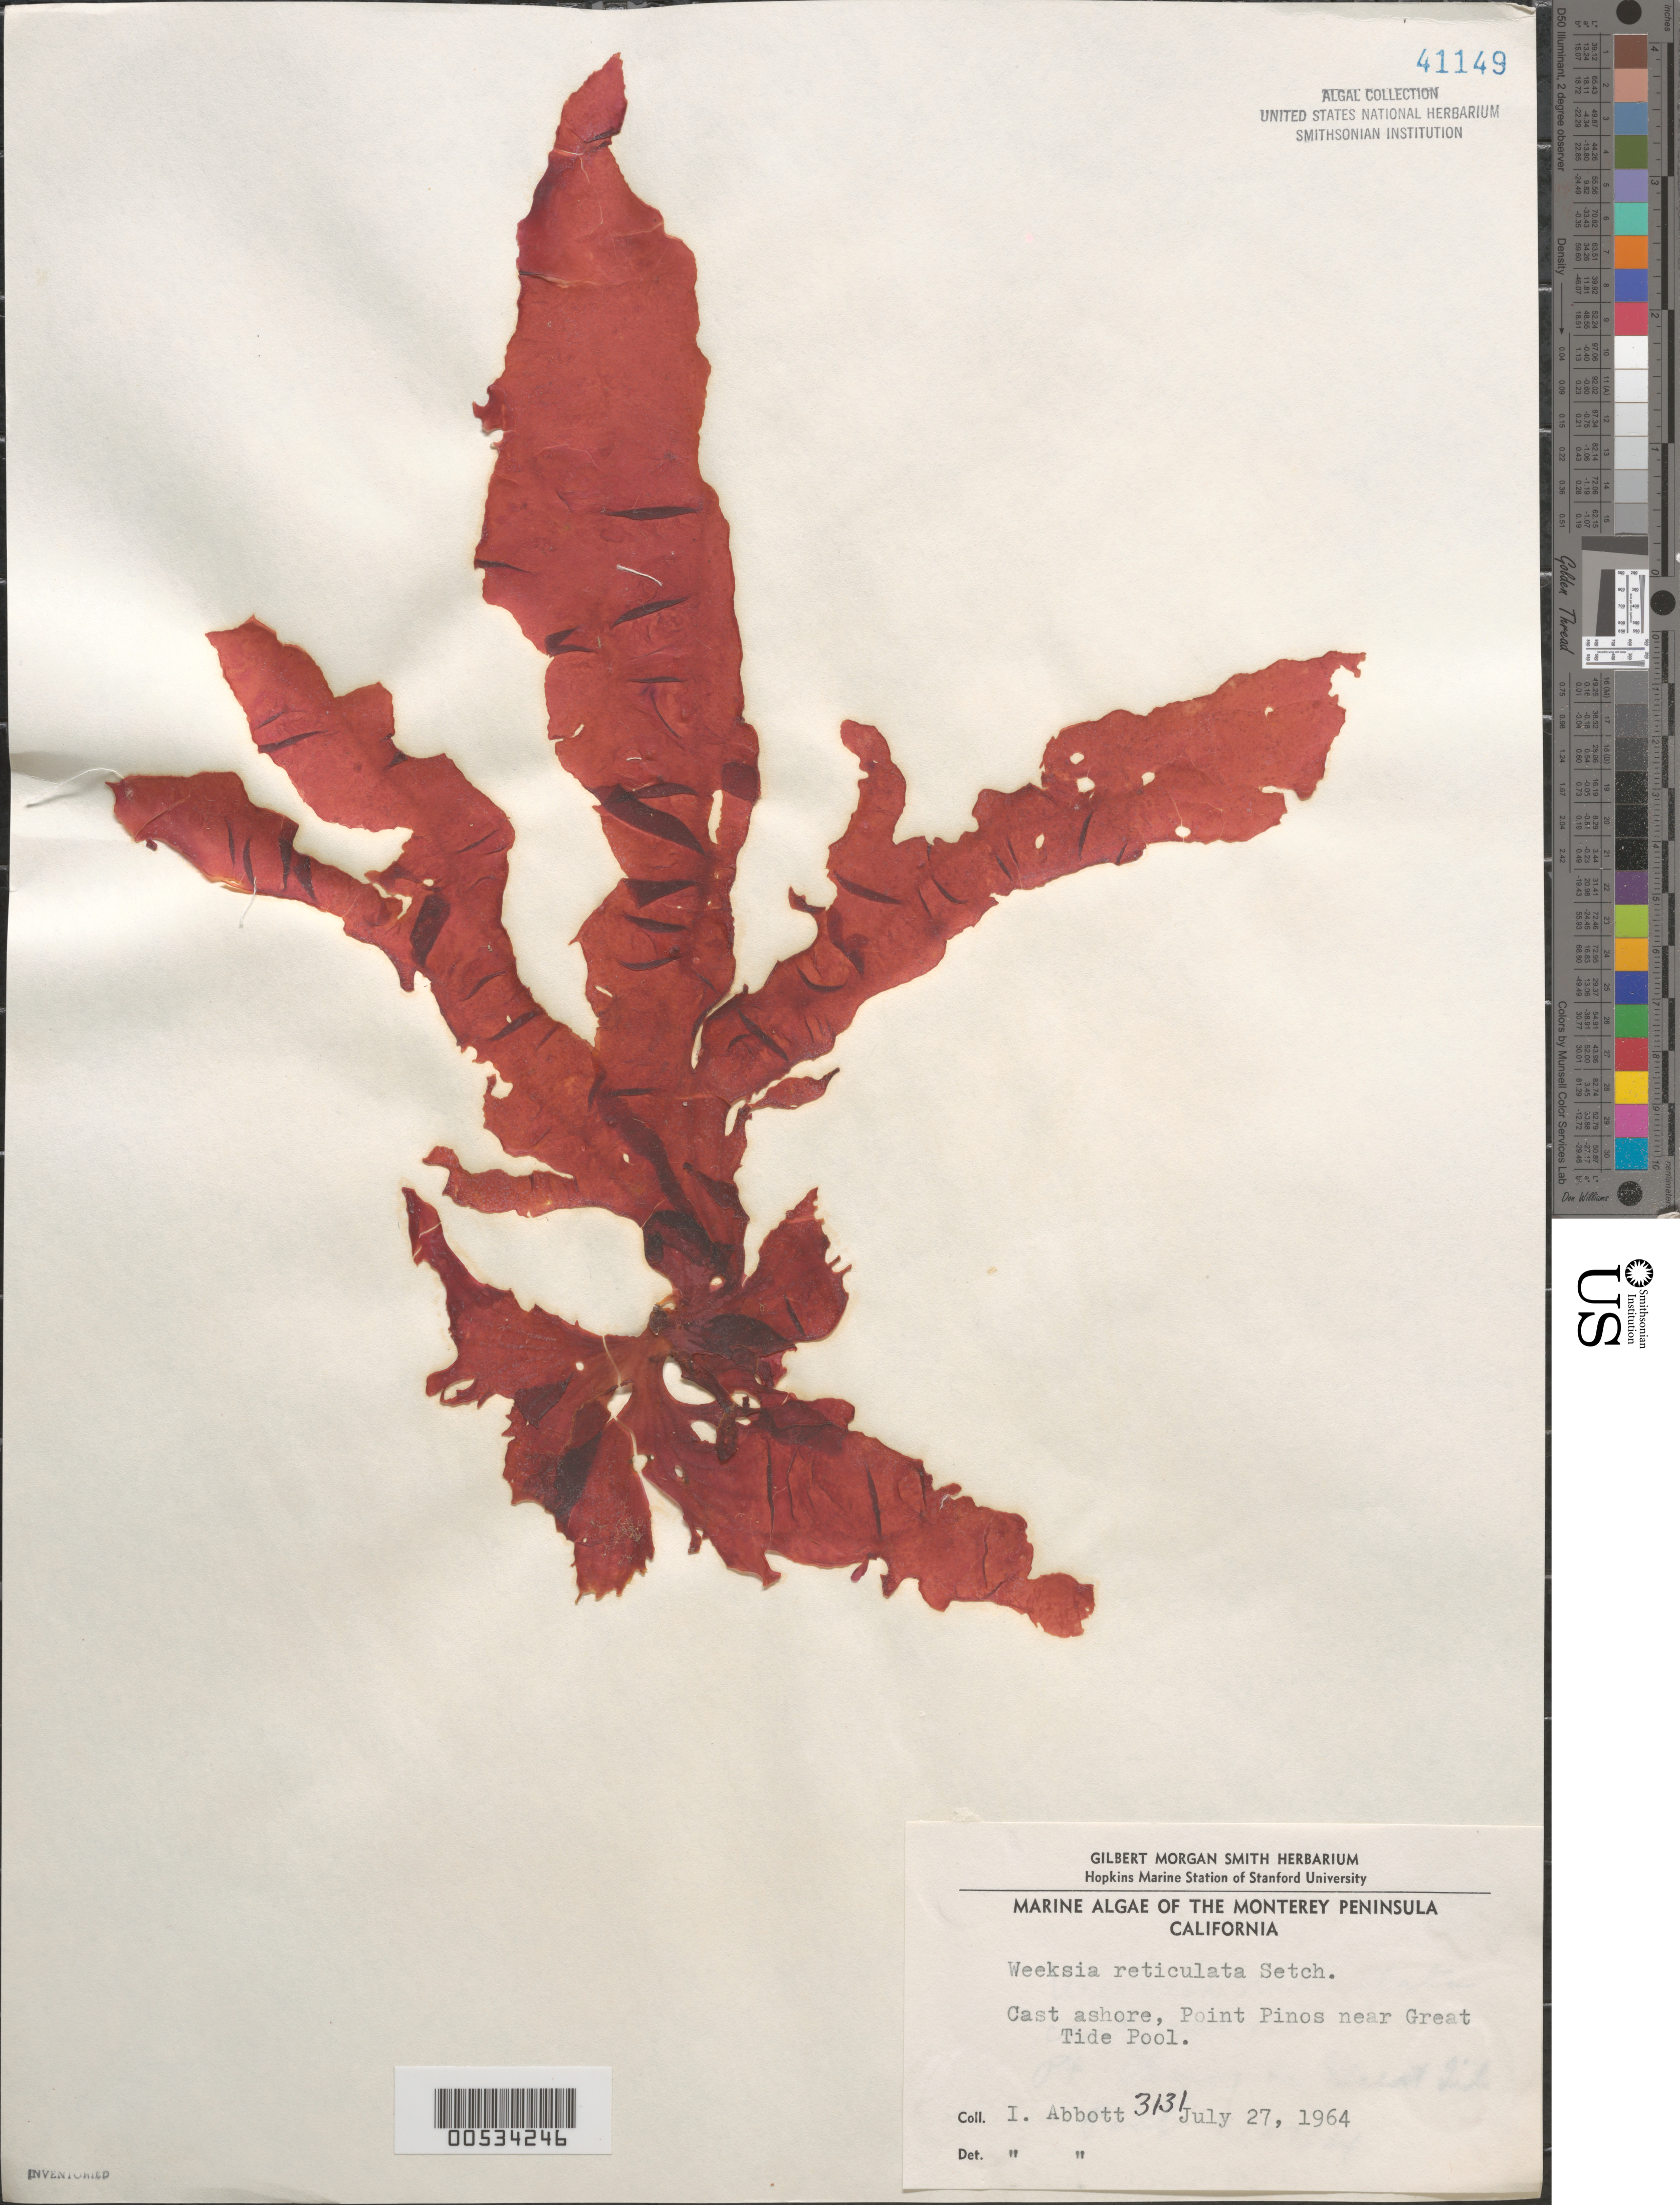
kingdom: Plantae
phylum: Rhodophyta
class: Florideophyceae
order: Gigartinales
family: Dumontiaceae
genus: Weeksia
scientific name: Weeksia reticulata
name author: Setch.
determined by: Abbott, Isabella A.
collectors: I. A. Abbott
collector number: IAA 3131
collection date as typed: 27 Jul 1964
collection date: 1964-07-27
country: United States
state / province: California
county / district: Monterey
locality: Point Pinos, near Great Tide Pool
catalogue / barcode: US 41149